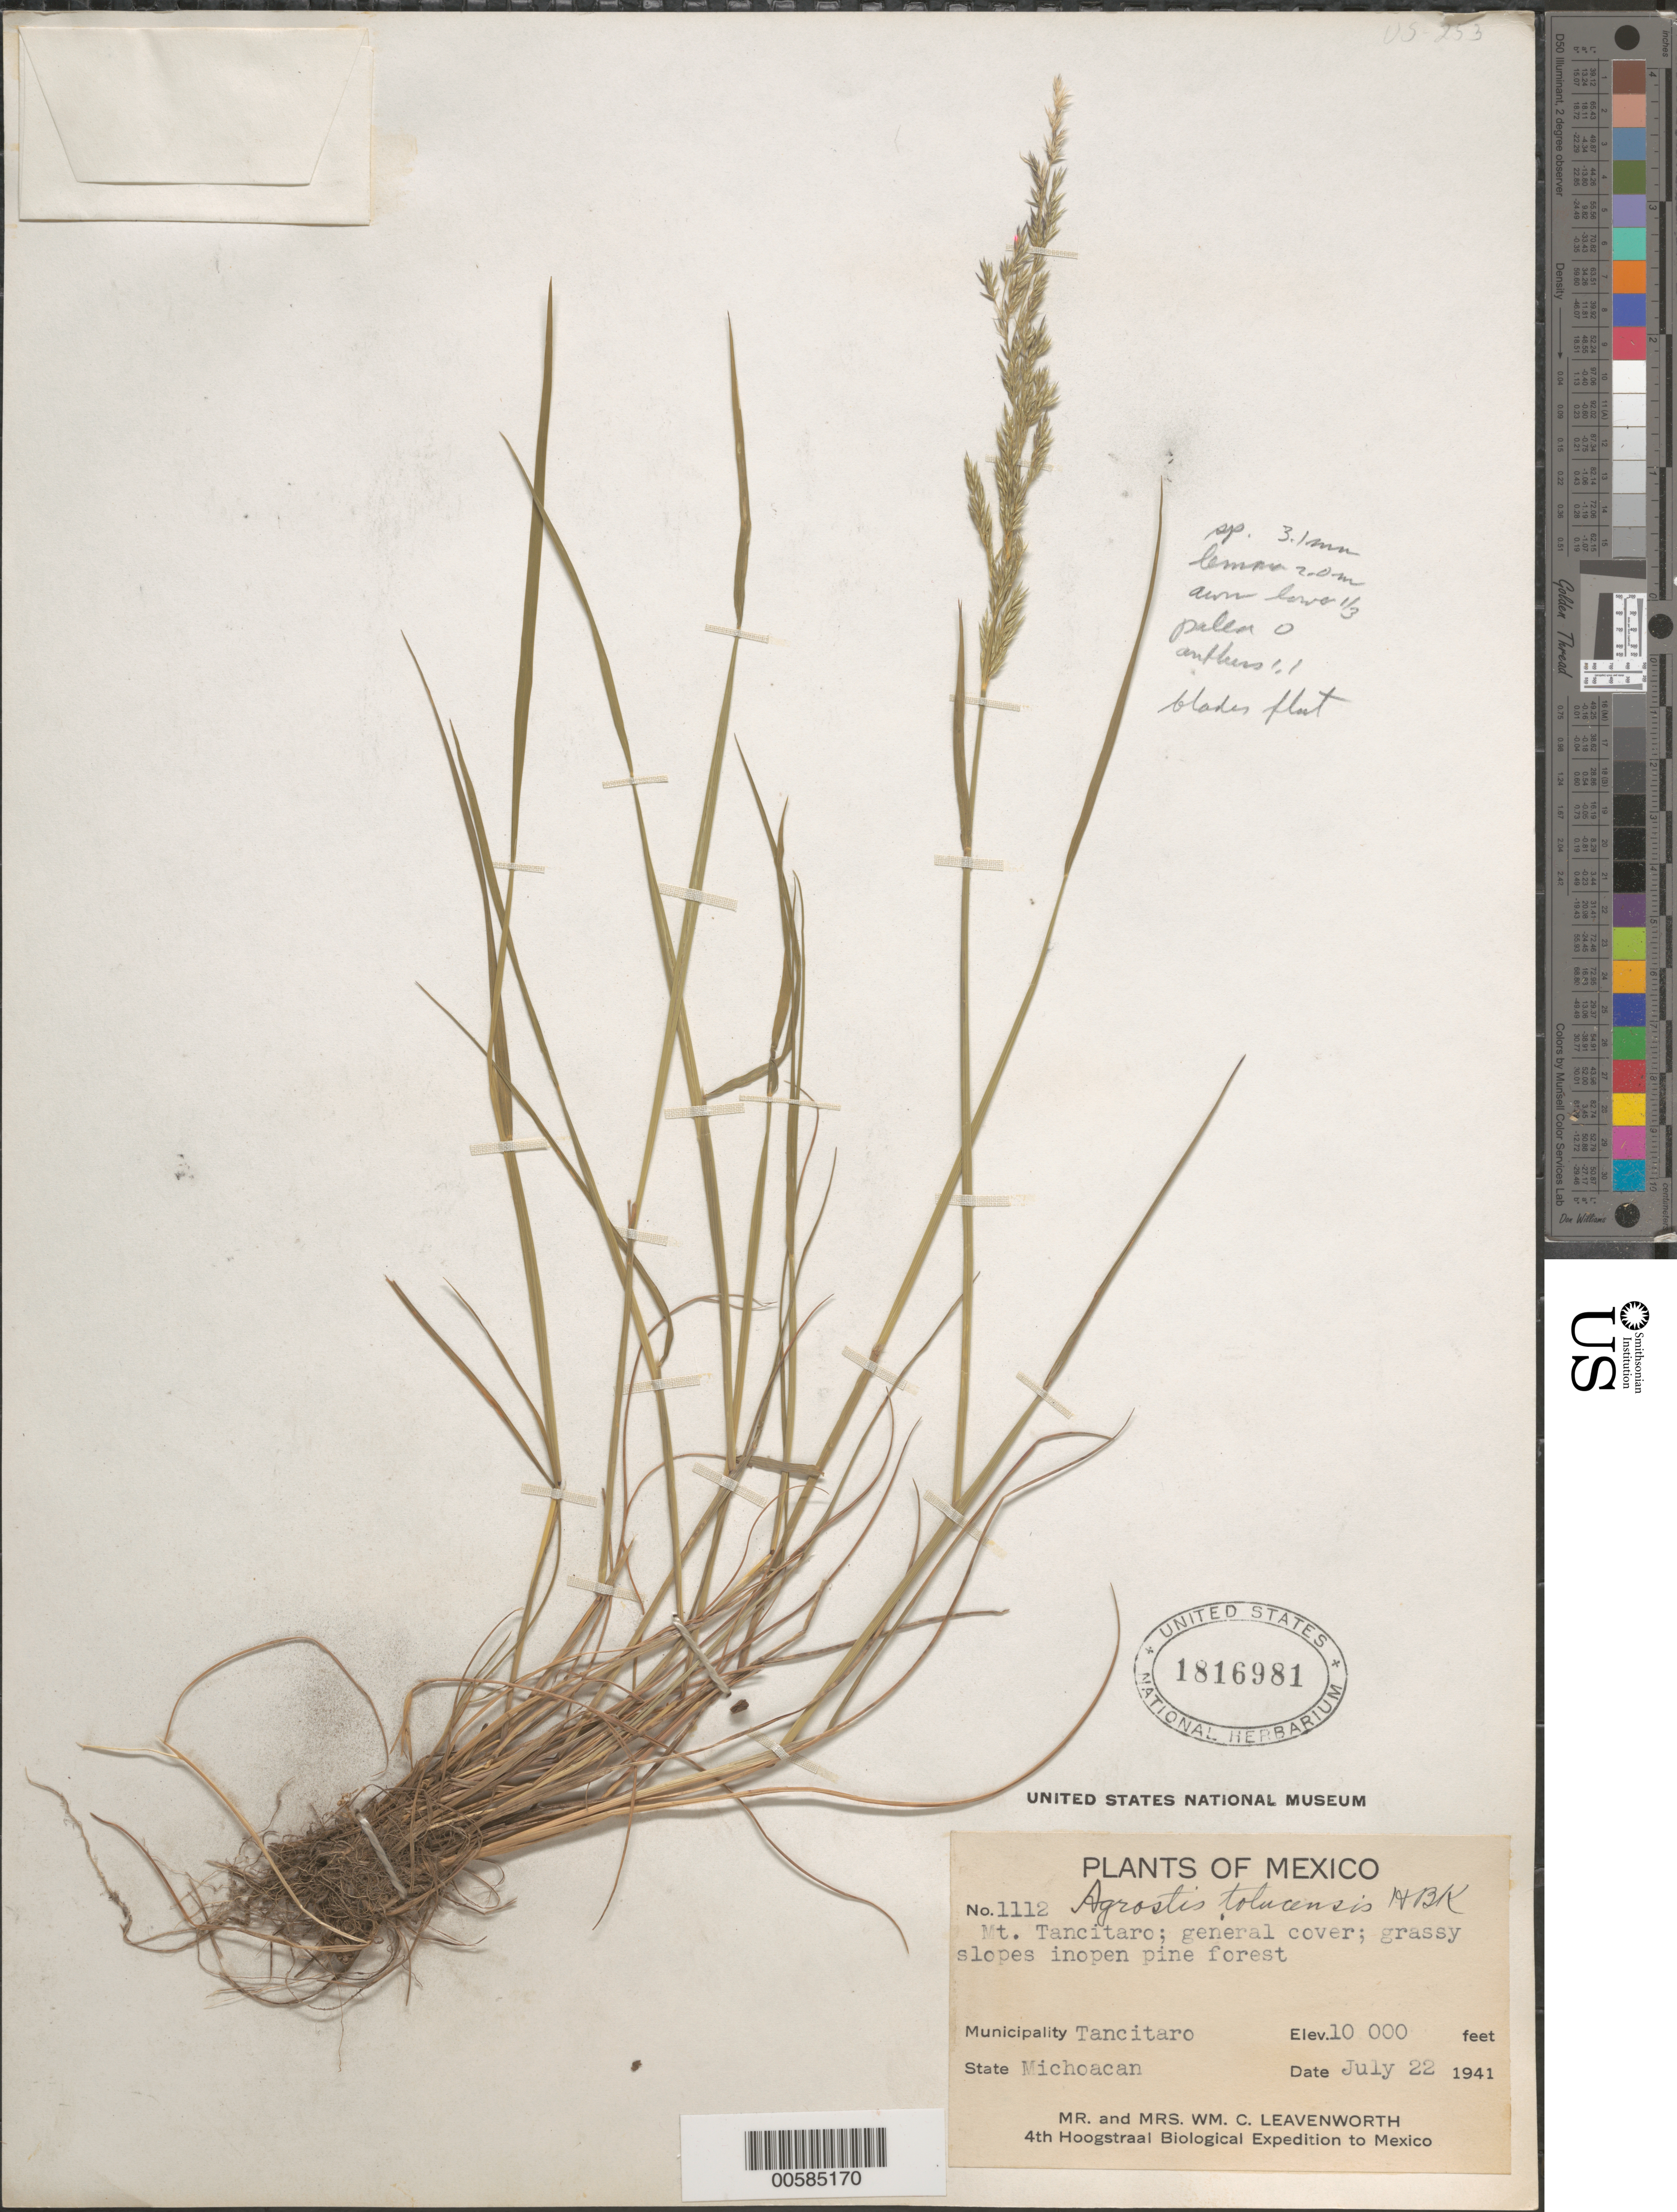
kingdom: Plantae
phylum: Tracheophyta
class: Liliopsida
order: Poales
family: Poaceae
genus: Agrostis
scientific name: Agrostis tolucensis Kunth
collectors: W. C. Leavenworth & Leavenworth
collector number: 1112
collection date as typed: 22 Jul 1941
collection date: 1941-07-22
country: Mexico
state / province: Michoacán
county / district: Tancitaro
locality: Mt. Tancitaro.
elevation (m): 3048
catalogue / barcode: US 1816981